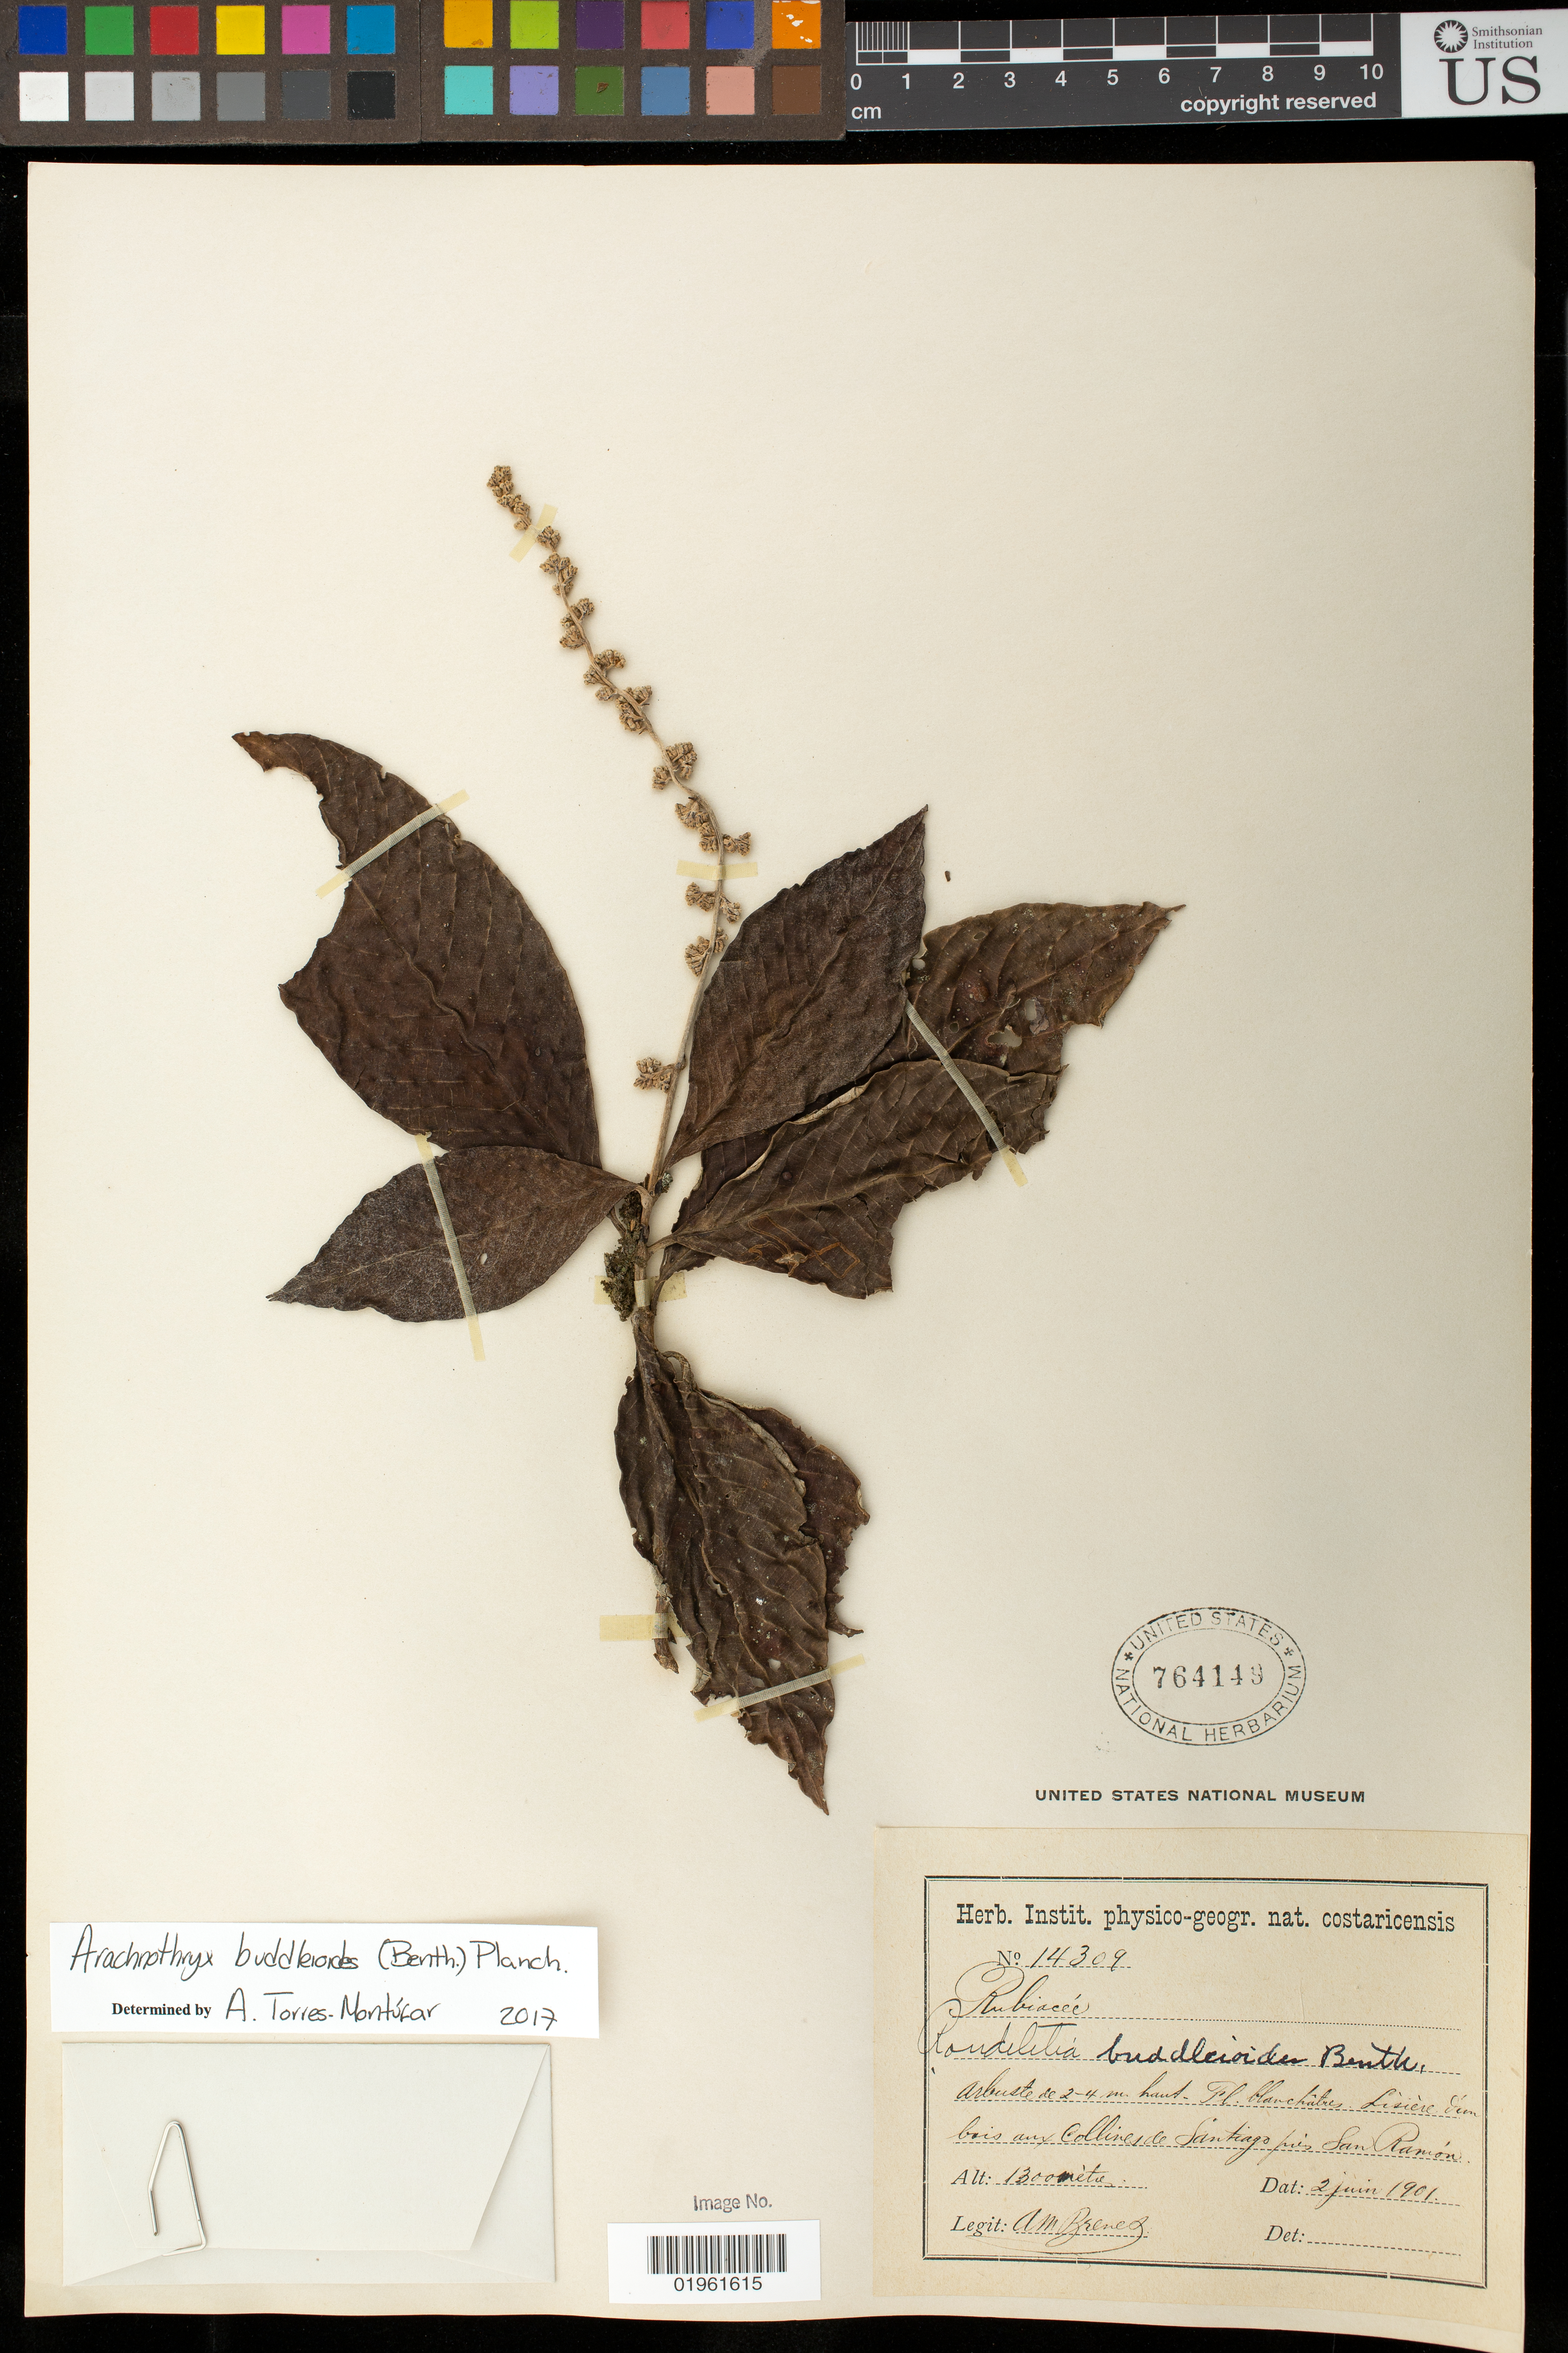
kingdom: Plantae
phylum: Tracheophyta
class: Magnoliopsida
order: Gentianales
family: Rubiaceae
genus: Arachnothryx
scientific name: Arachnothryx buddleioides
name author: (Benth.) Planch.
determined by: Montúfar, Alejandro Torres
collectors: A. Brenes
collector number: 14309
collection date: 1901-06-02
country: Costa Rica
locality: Bois humides des collines de Santiago près San Ramón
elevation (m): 1300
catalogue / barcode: US 764149